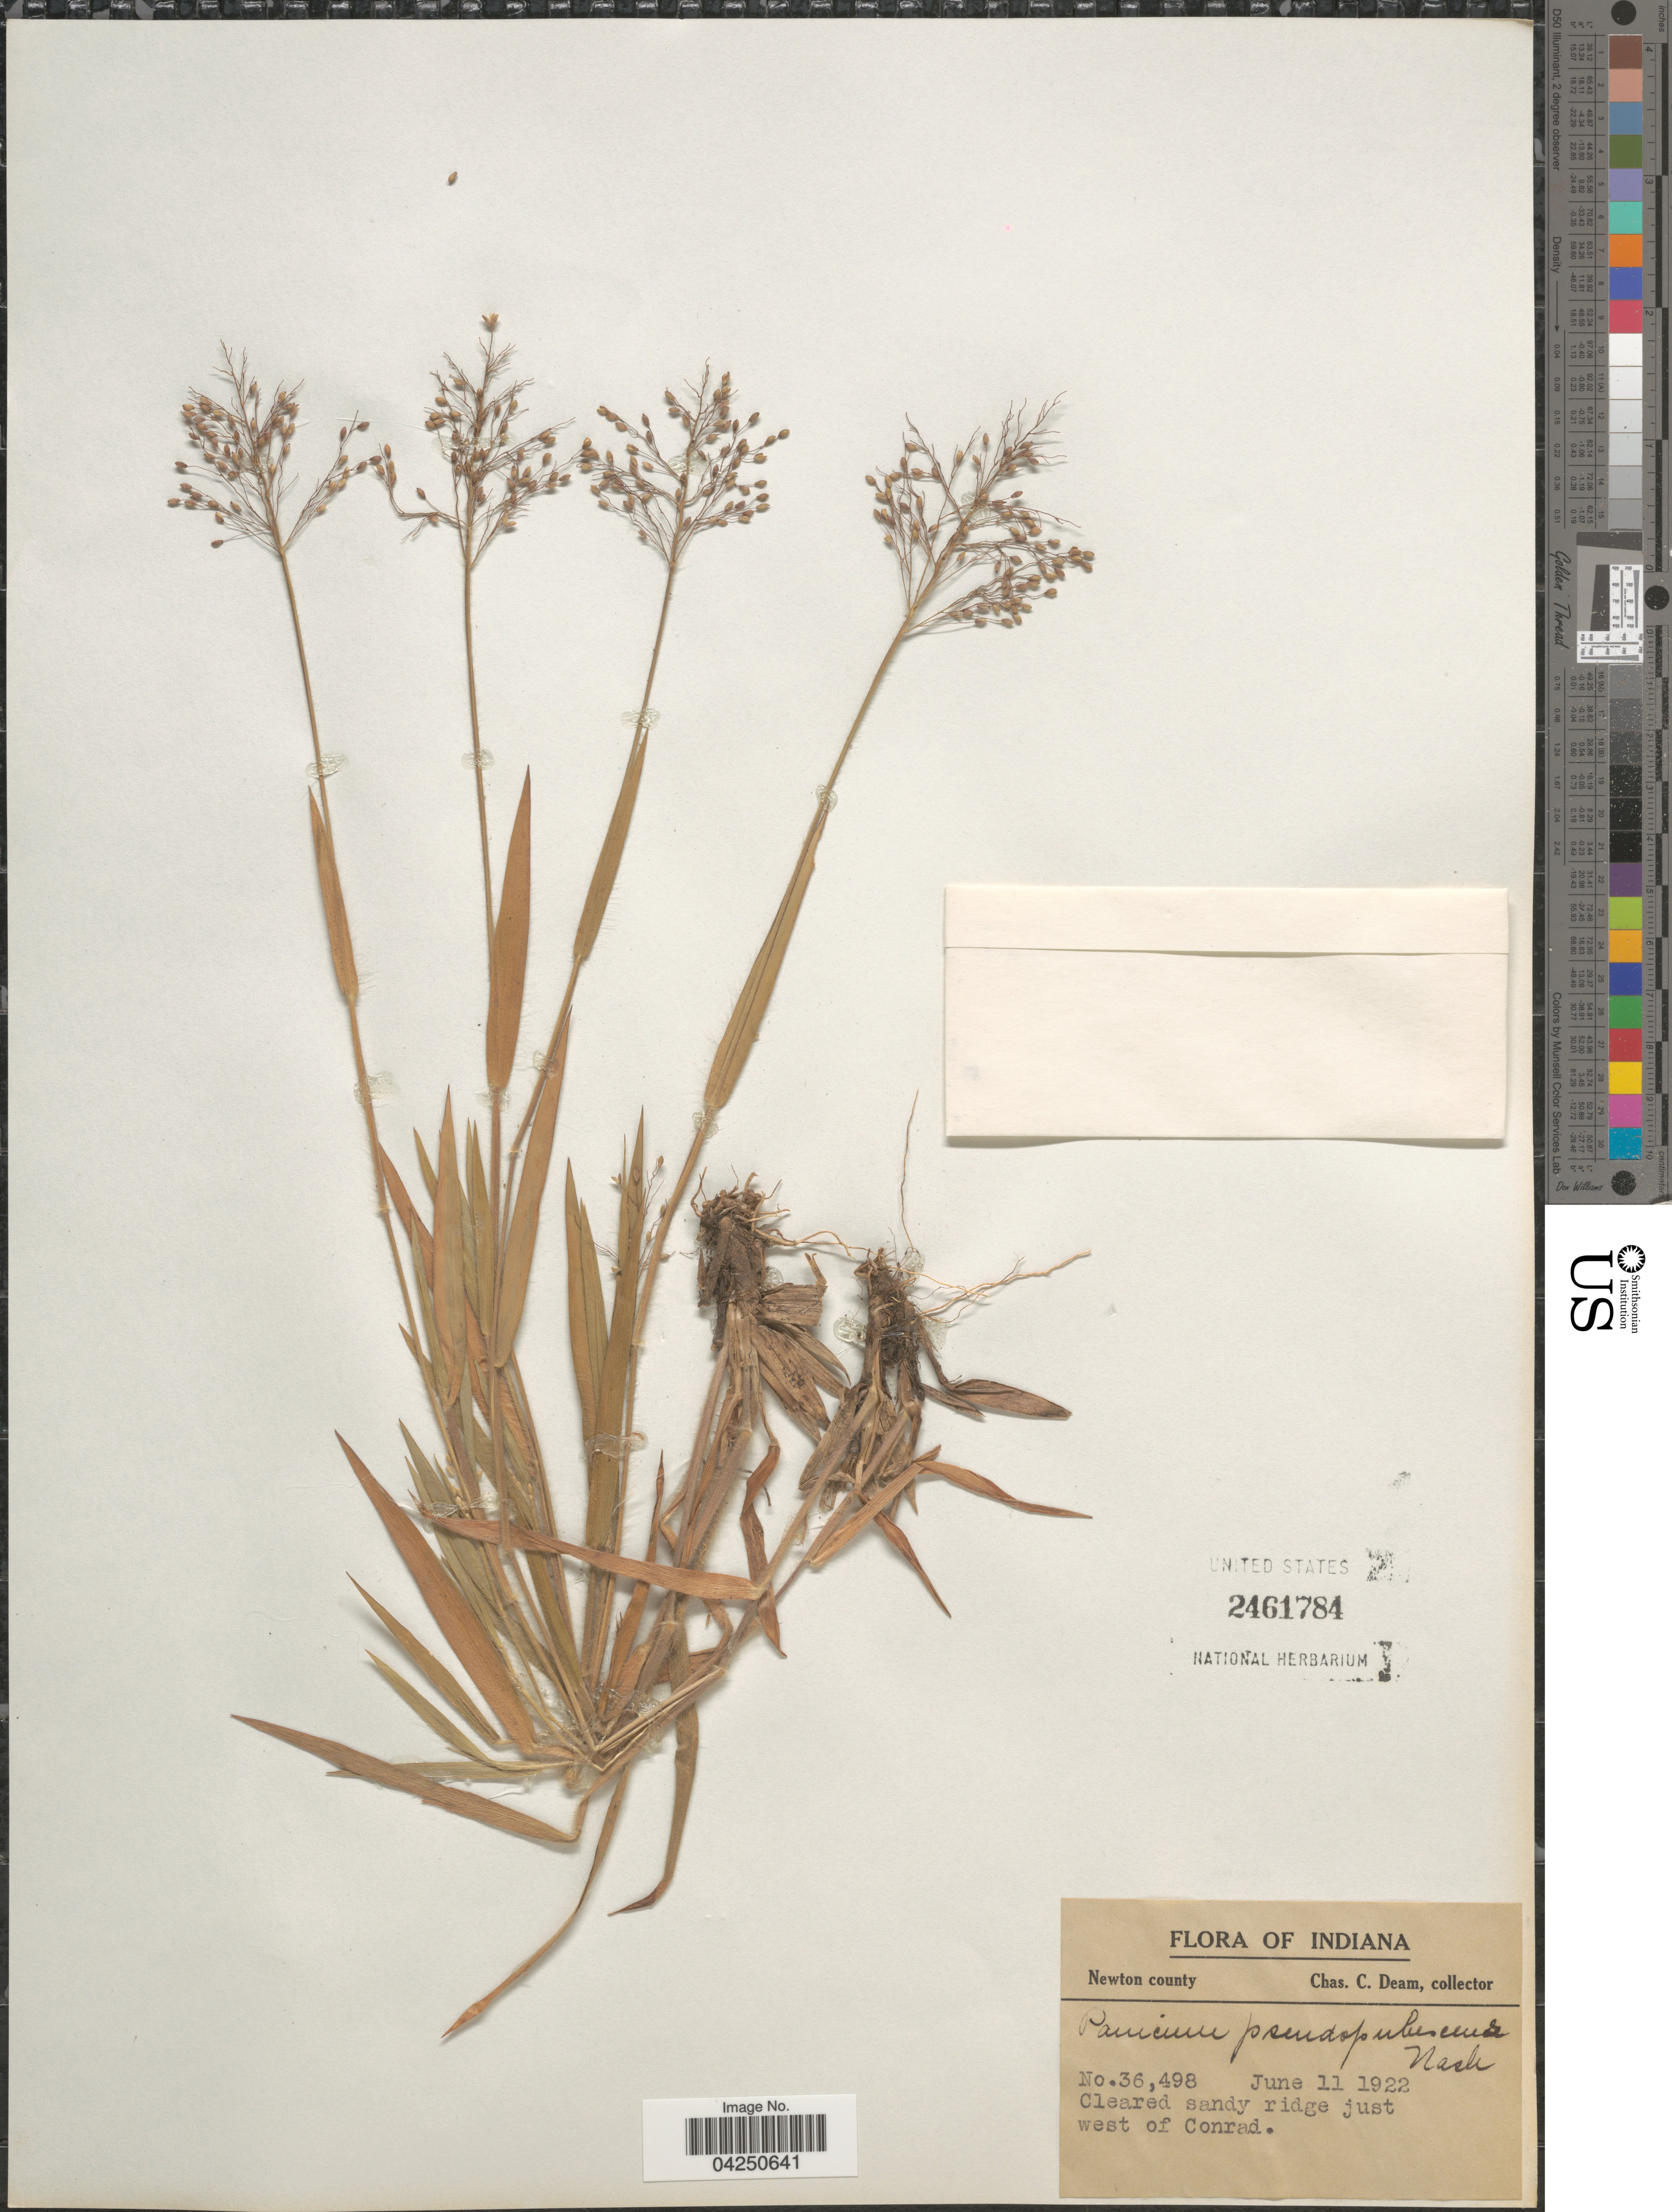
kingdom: Plantae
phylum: Tracheophyta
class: Liliopsida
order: Poales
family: Poaceae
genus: Dichanthelium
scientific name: Dichanthelium acuminatum var. acuminatum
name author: (Sw.) Gould & C.A. Clark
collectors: C. C. Deam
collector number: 36498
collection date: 1922-06-11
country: United States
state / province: Indiana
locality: Newton county. Cleared sandy ridge just west of Corad.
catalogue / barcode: US 2461784